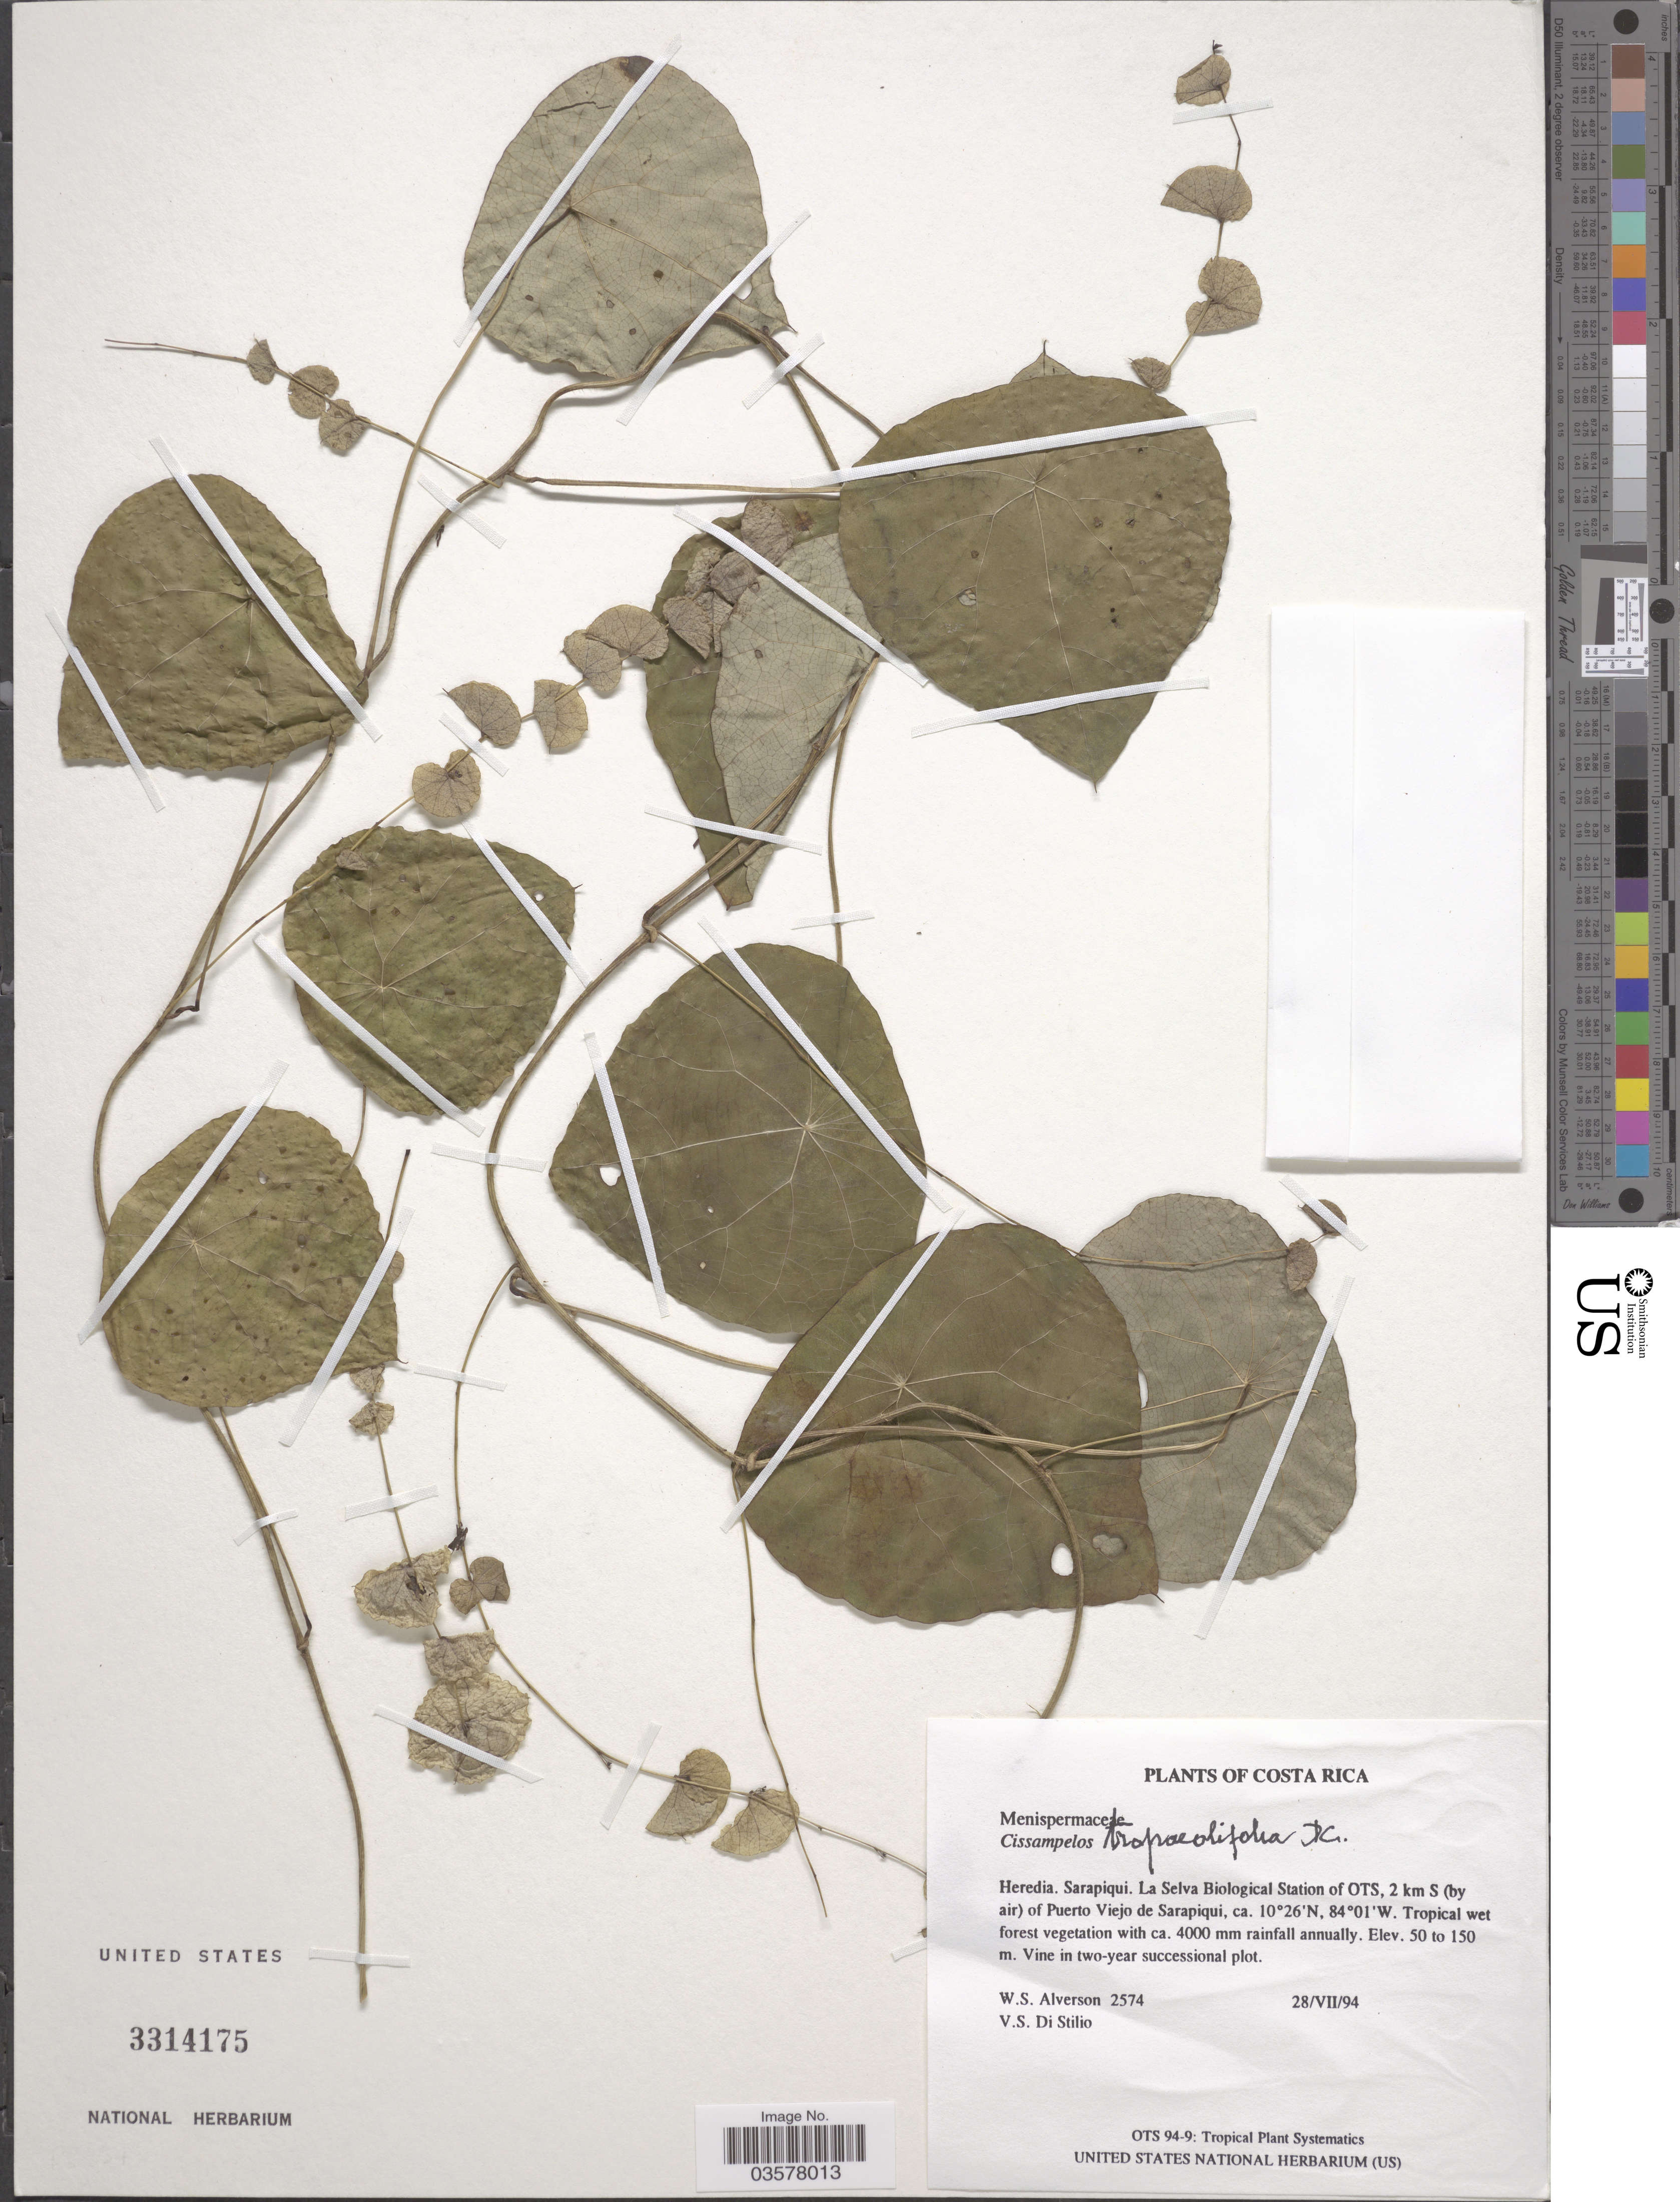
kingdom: Plantae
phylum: Tracheophyta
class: Magnoliopsida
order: Ranunculales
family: Menispermaceae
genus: Cissampelos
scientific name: Cissampelos tropaeolifolia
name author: DC.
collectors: W. S. Alverson & V. Di Stilio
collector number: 2574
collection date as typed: Transcribed d/m/y: 28/7/94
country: Costa Rica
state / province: Heredia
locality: Sarapiqui. La Selva Biological Station of OTS, 2 km S (by air) of Puerto Viejo de Sarapiqui.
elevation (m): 50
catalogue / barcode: US 3314175